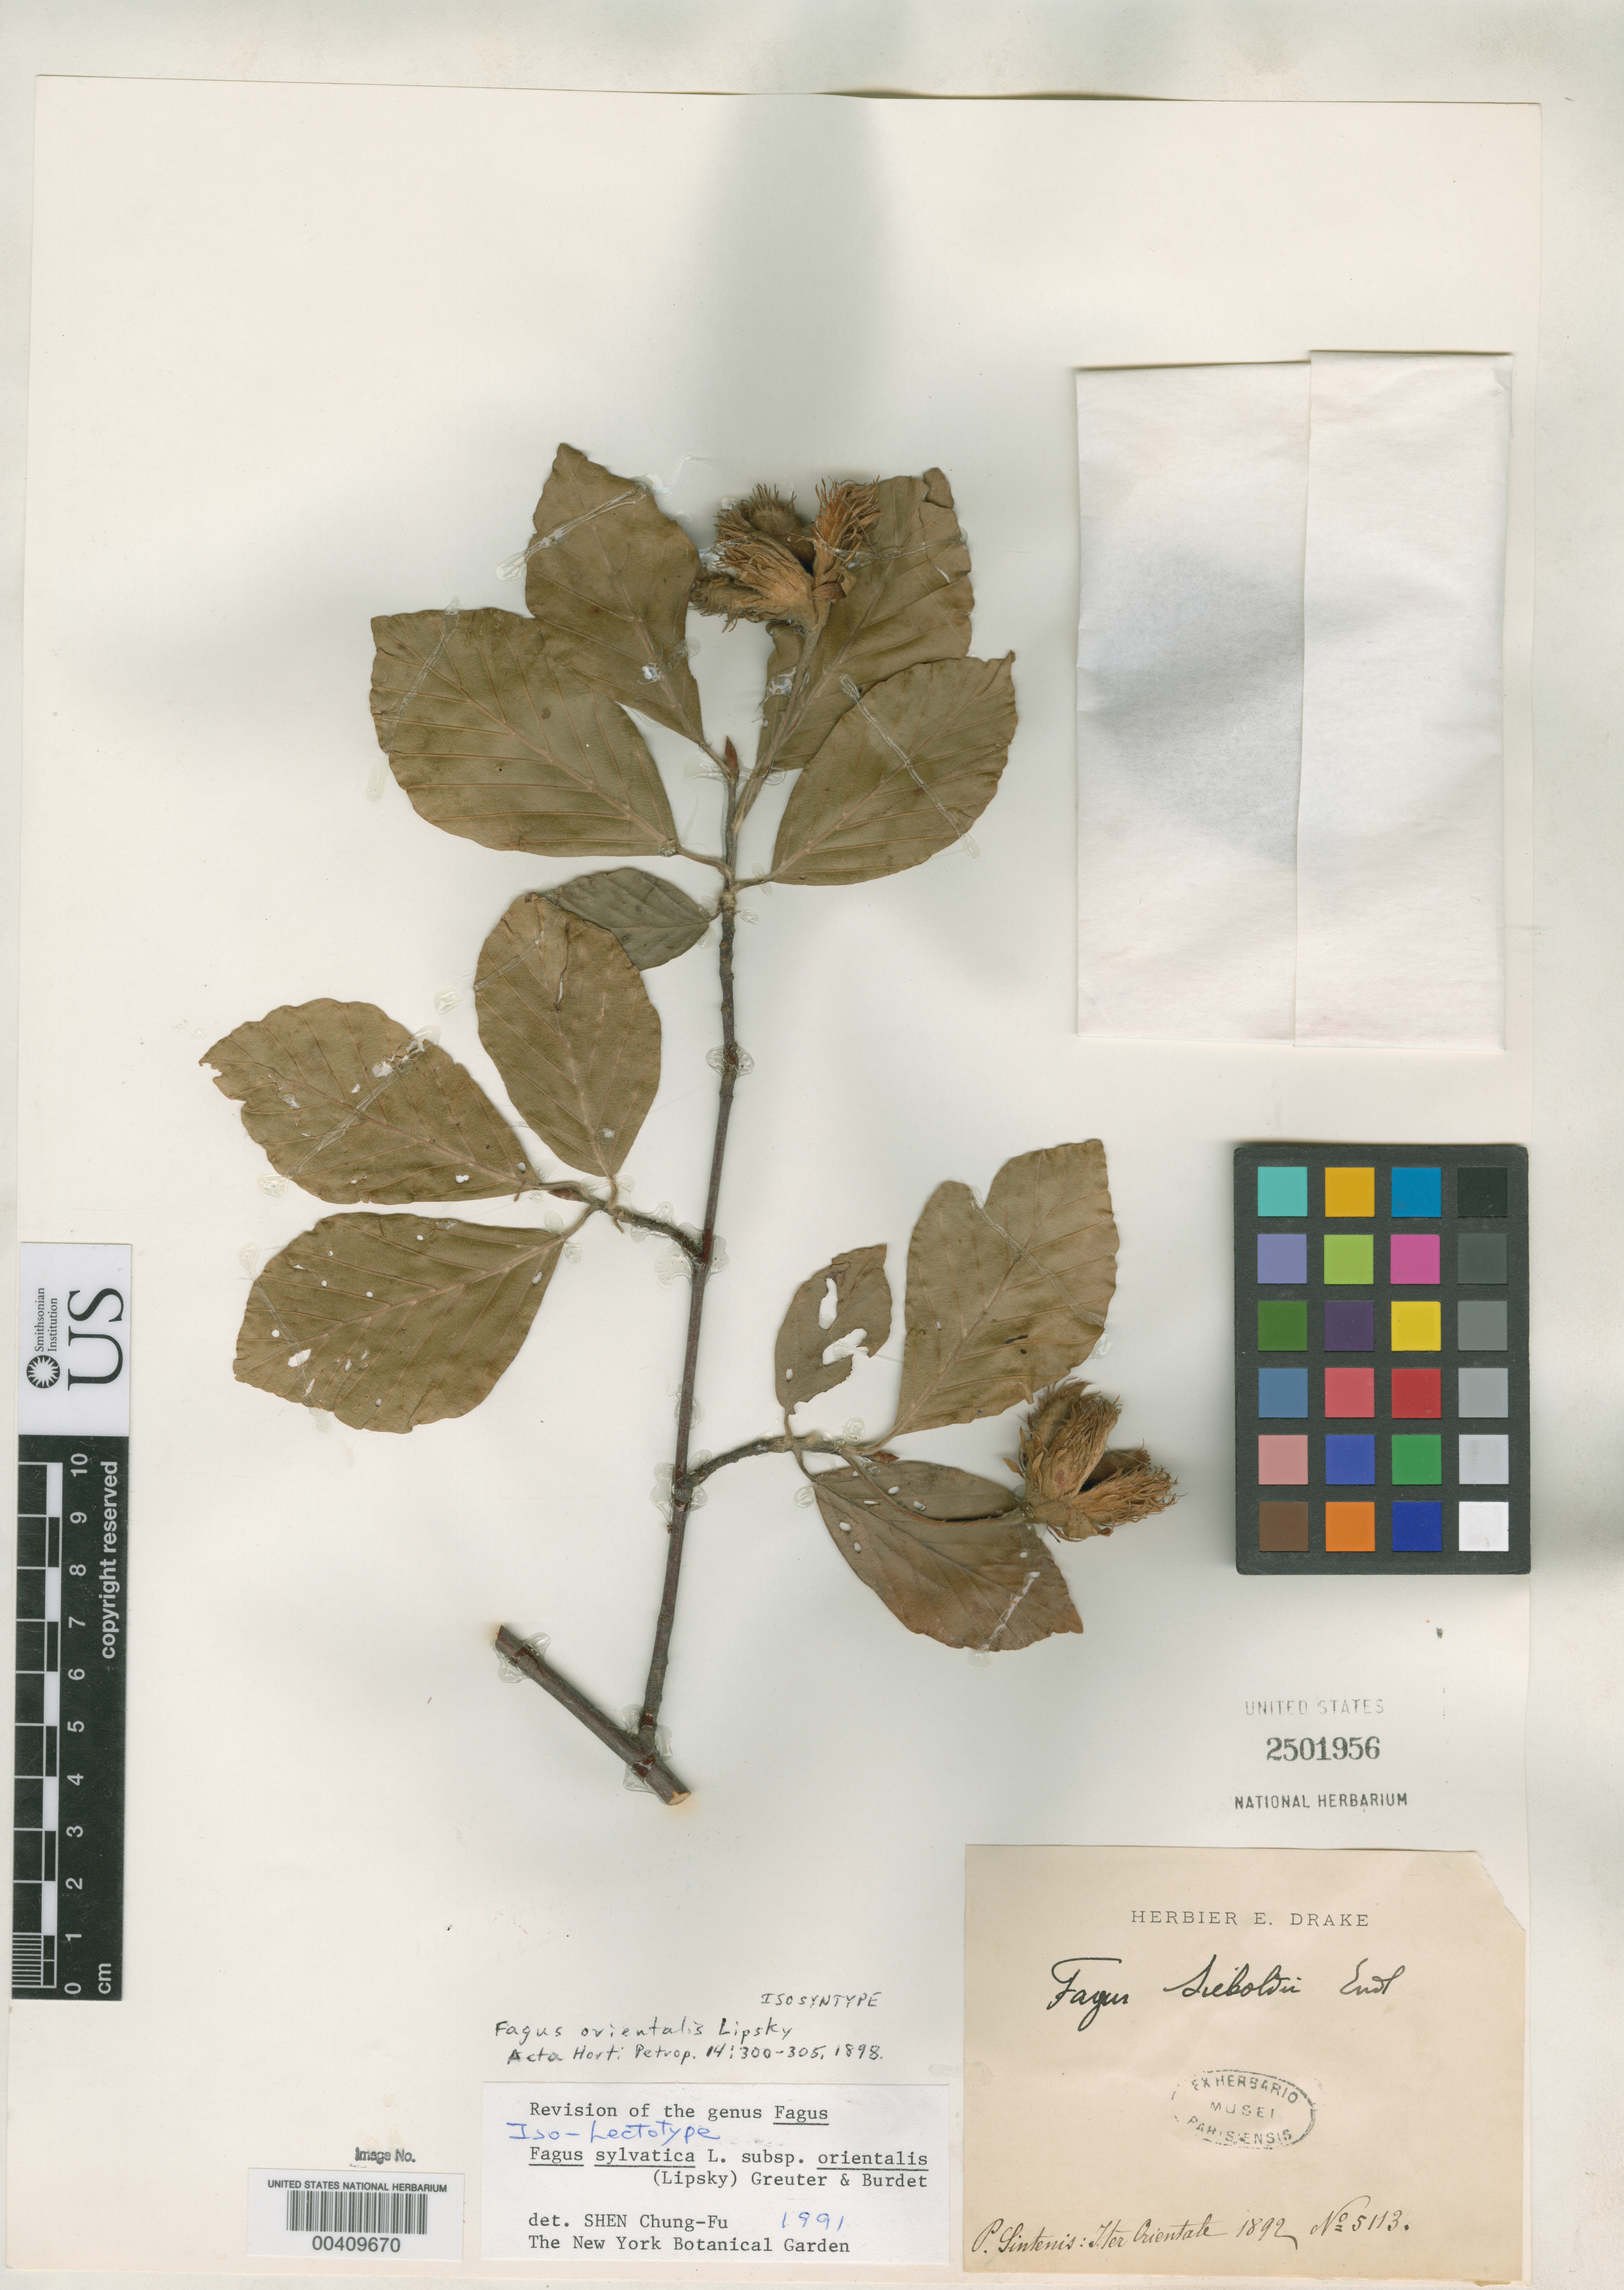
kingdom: Plantae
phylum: Tracheophyta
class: Magnoliopsida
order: Fagales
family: Fagaceae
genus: Fagus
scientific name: Fagus orientalis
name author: Lipsky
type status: Isosyntype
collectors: P. Sintenis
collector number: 5113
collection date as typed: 1892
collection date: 1892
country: Turkey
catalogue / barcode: US 2501956